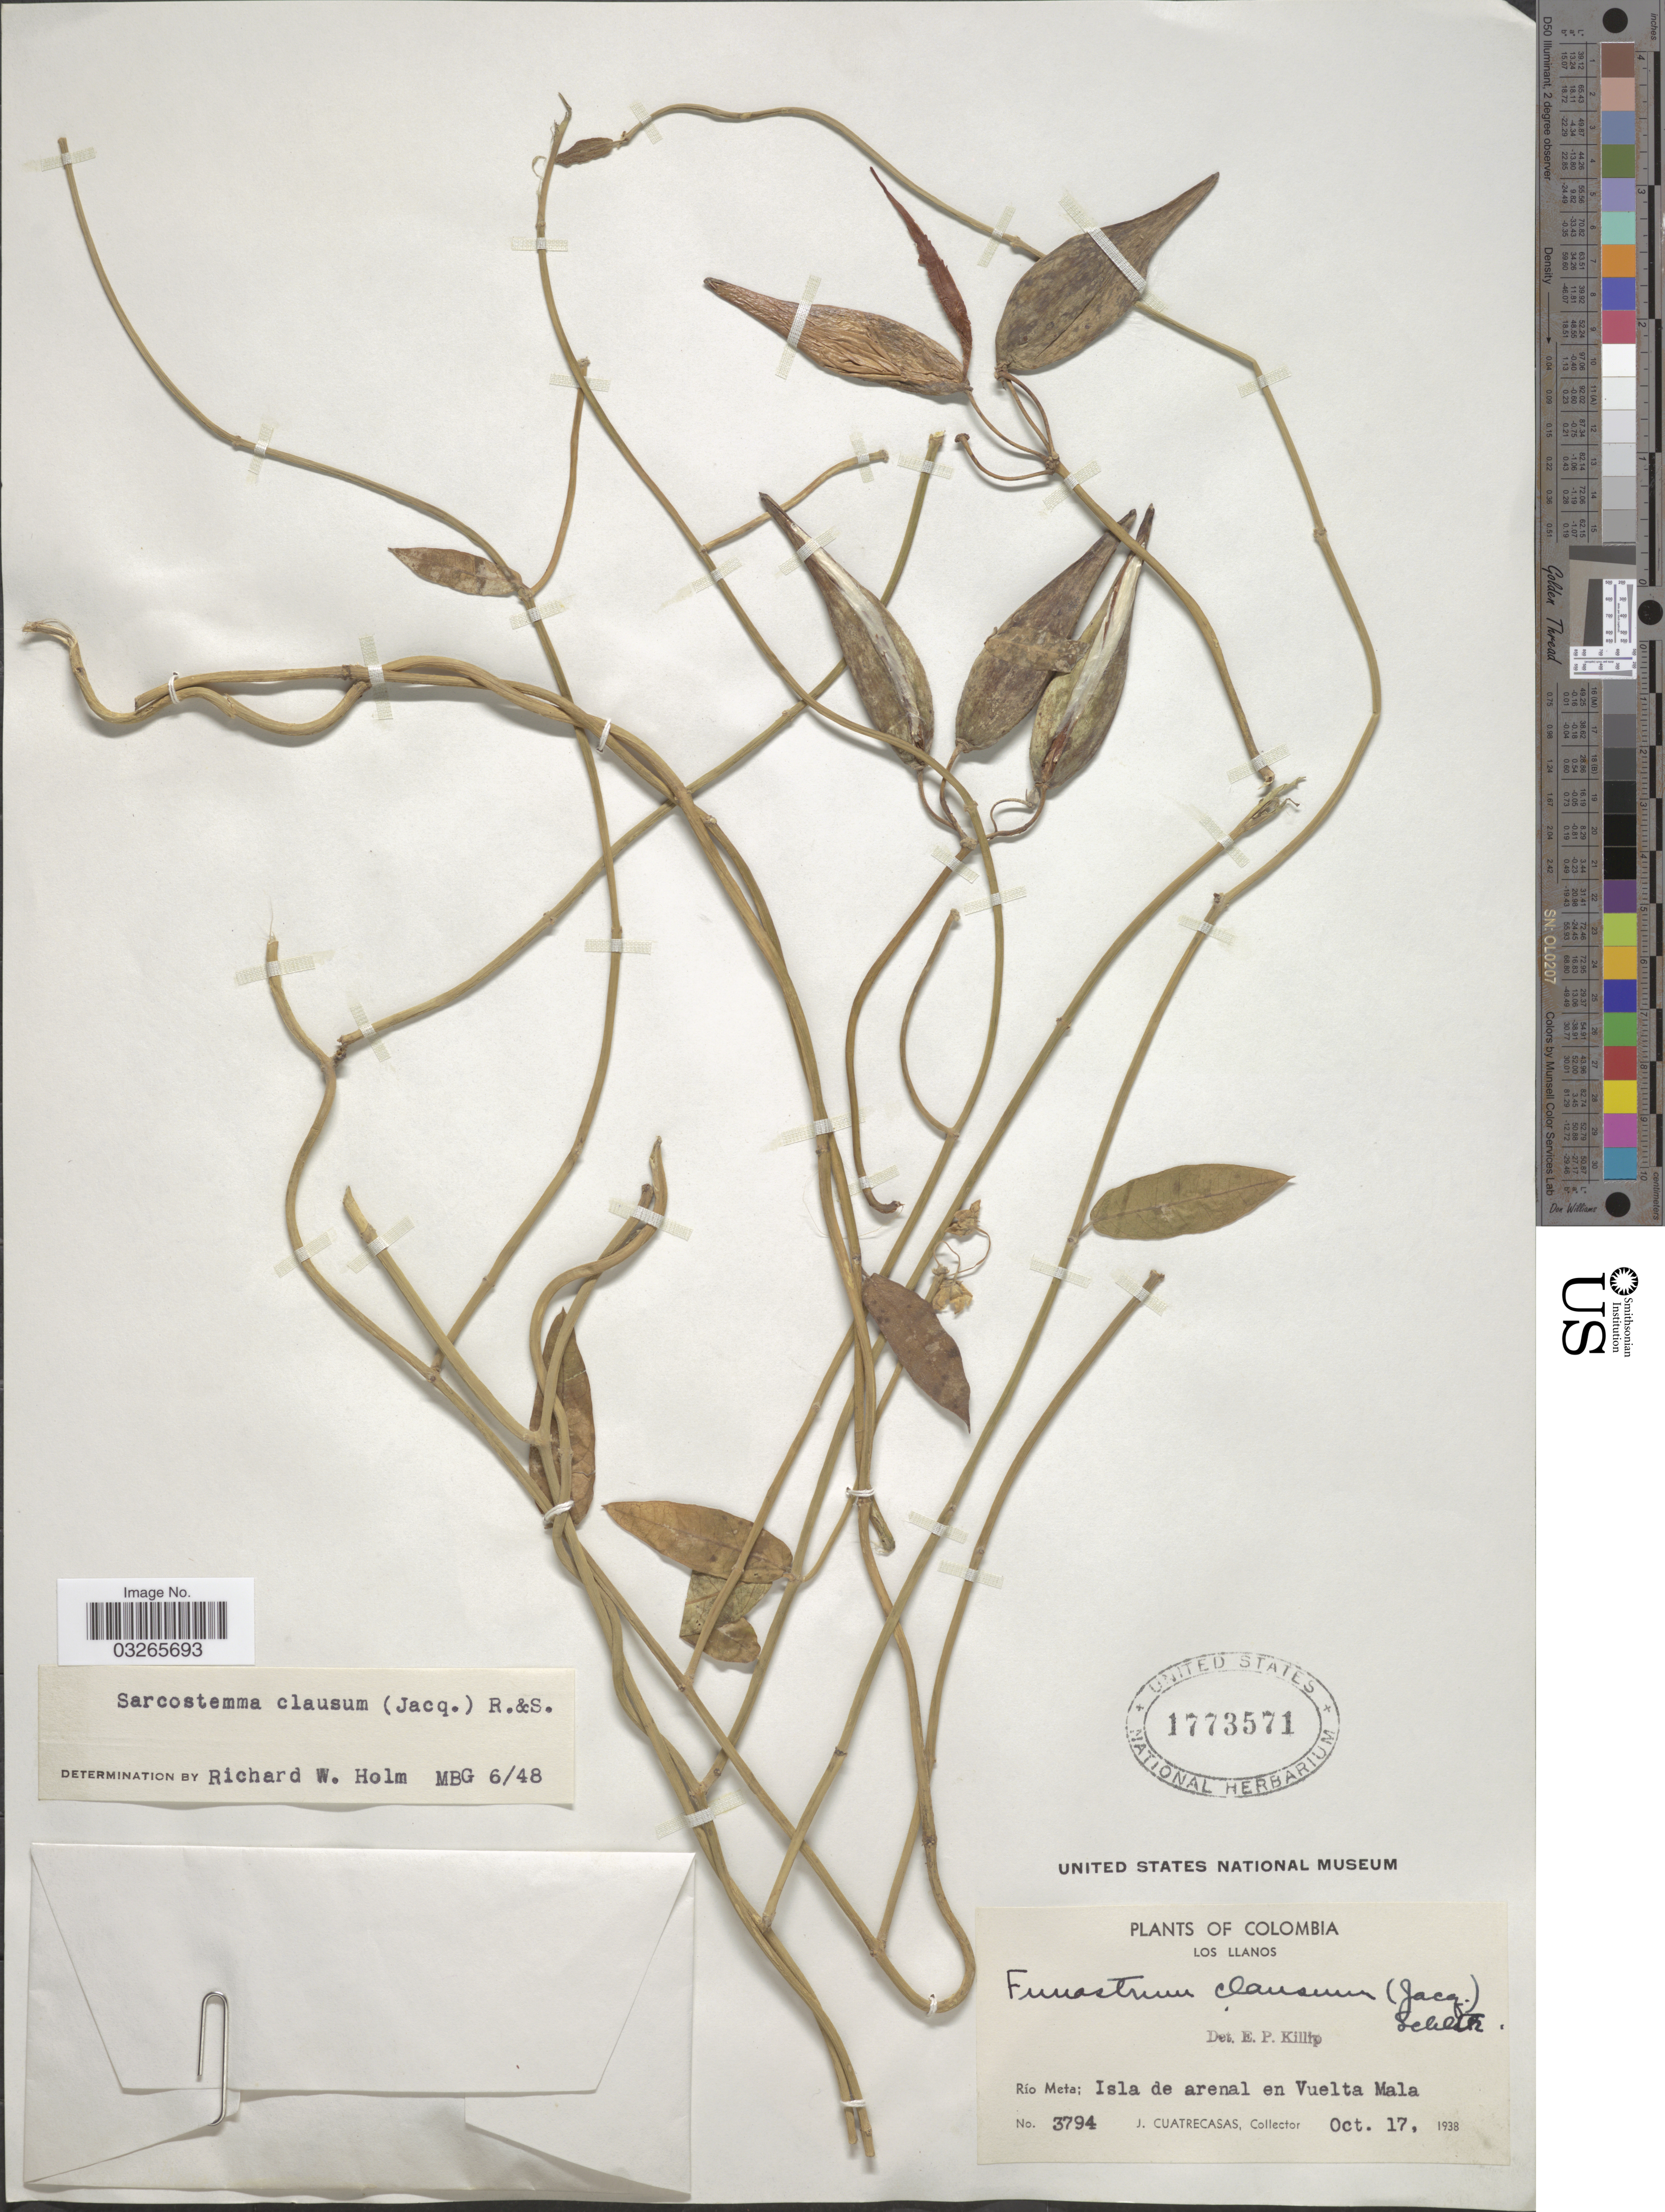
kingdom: Plantae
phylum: Tracheophyta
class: Magnoliopsida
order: Gentianales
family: Apocynaceae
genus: Sarcostemma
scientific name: Sarcostemma clausum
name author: (Jacq.) Schult.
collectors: J. Cuatrecasas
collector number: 3794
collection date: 1938-10-17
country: Colombia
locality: Los Llanos. Río Meta; Isla de arenal en Vuelta Mala.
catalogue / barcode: US 1773571